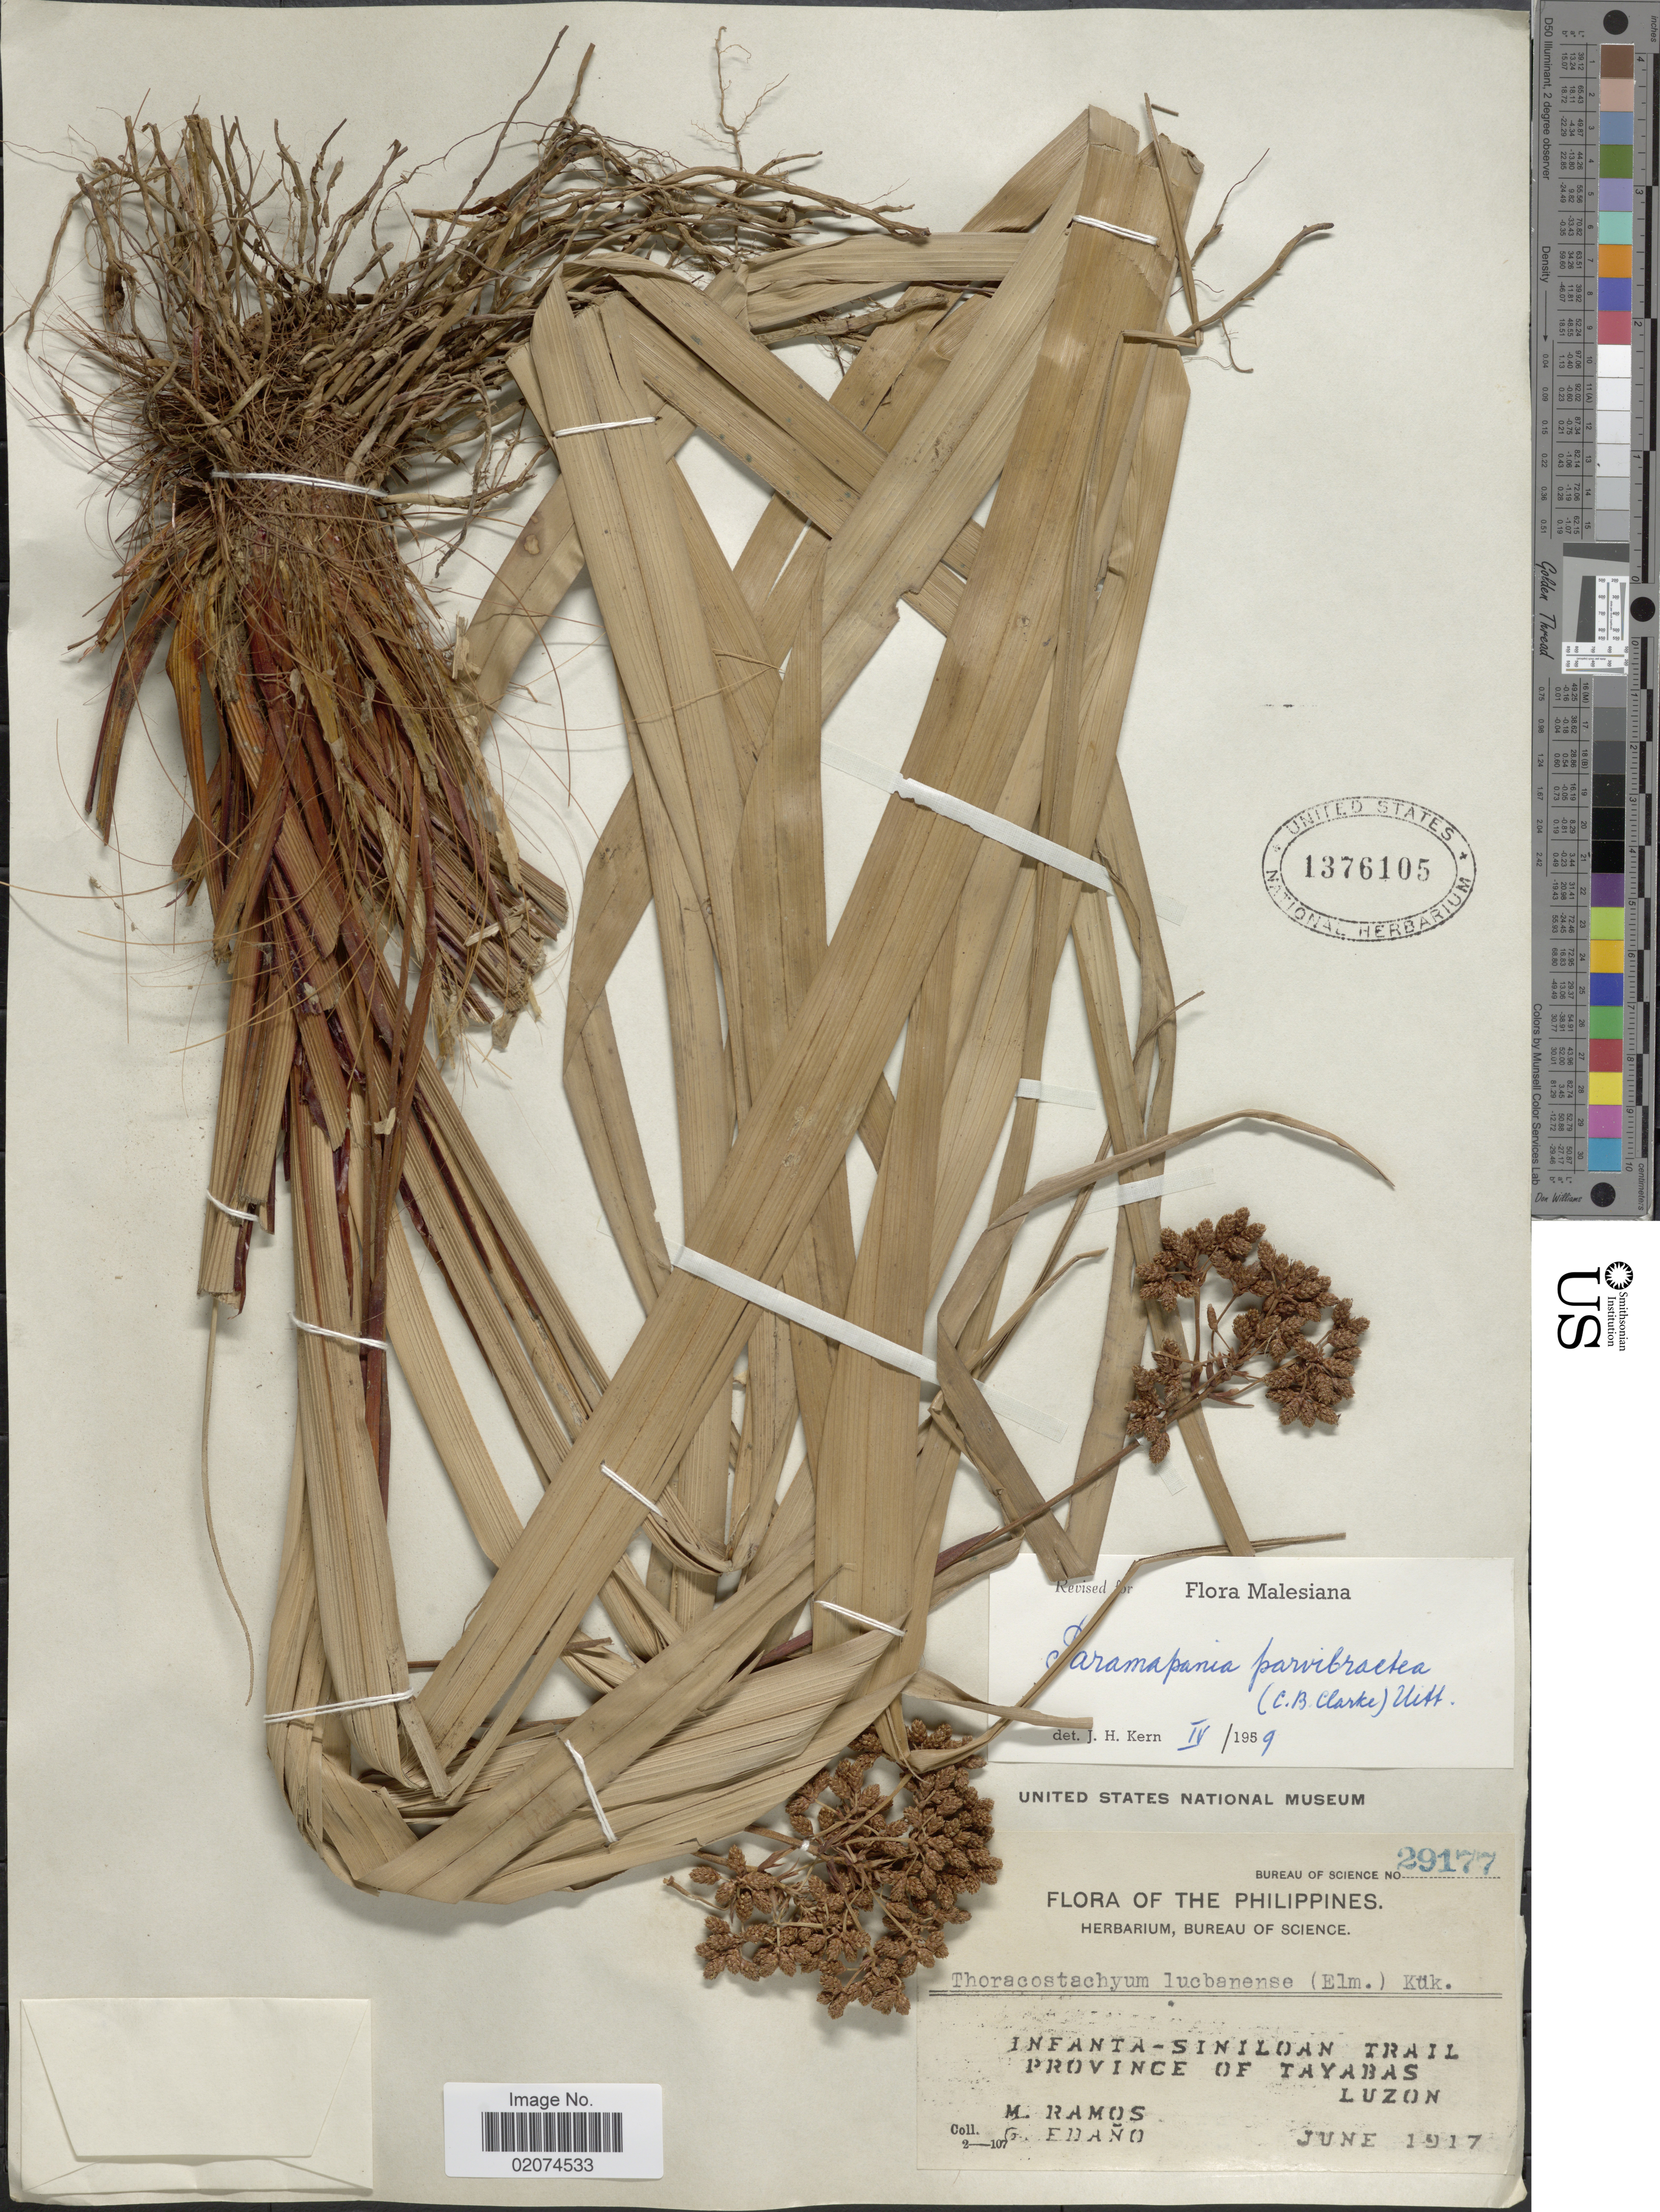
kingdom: Plantae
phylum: Tracheophyta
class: Liliopsida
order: Poales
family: Cyperaceae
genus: Paramapania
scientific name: Paramapania parvibractea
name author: (C.B. Clarke) Uittien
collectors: M. Ramos & G. Edaño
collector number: Bureau of Science 29177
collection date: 1917-06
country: Philippines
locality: Infanta - Siniloan Trail, Province of Tayabas. Luzon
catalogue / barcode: US 1376105